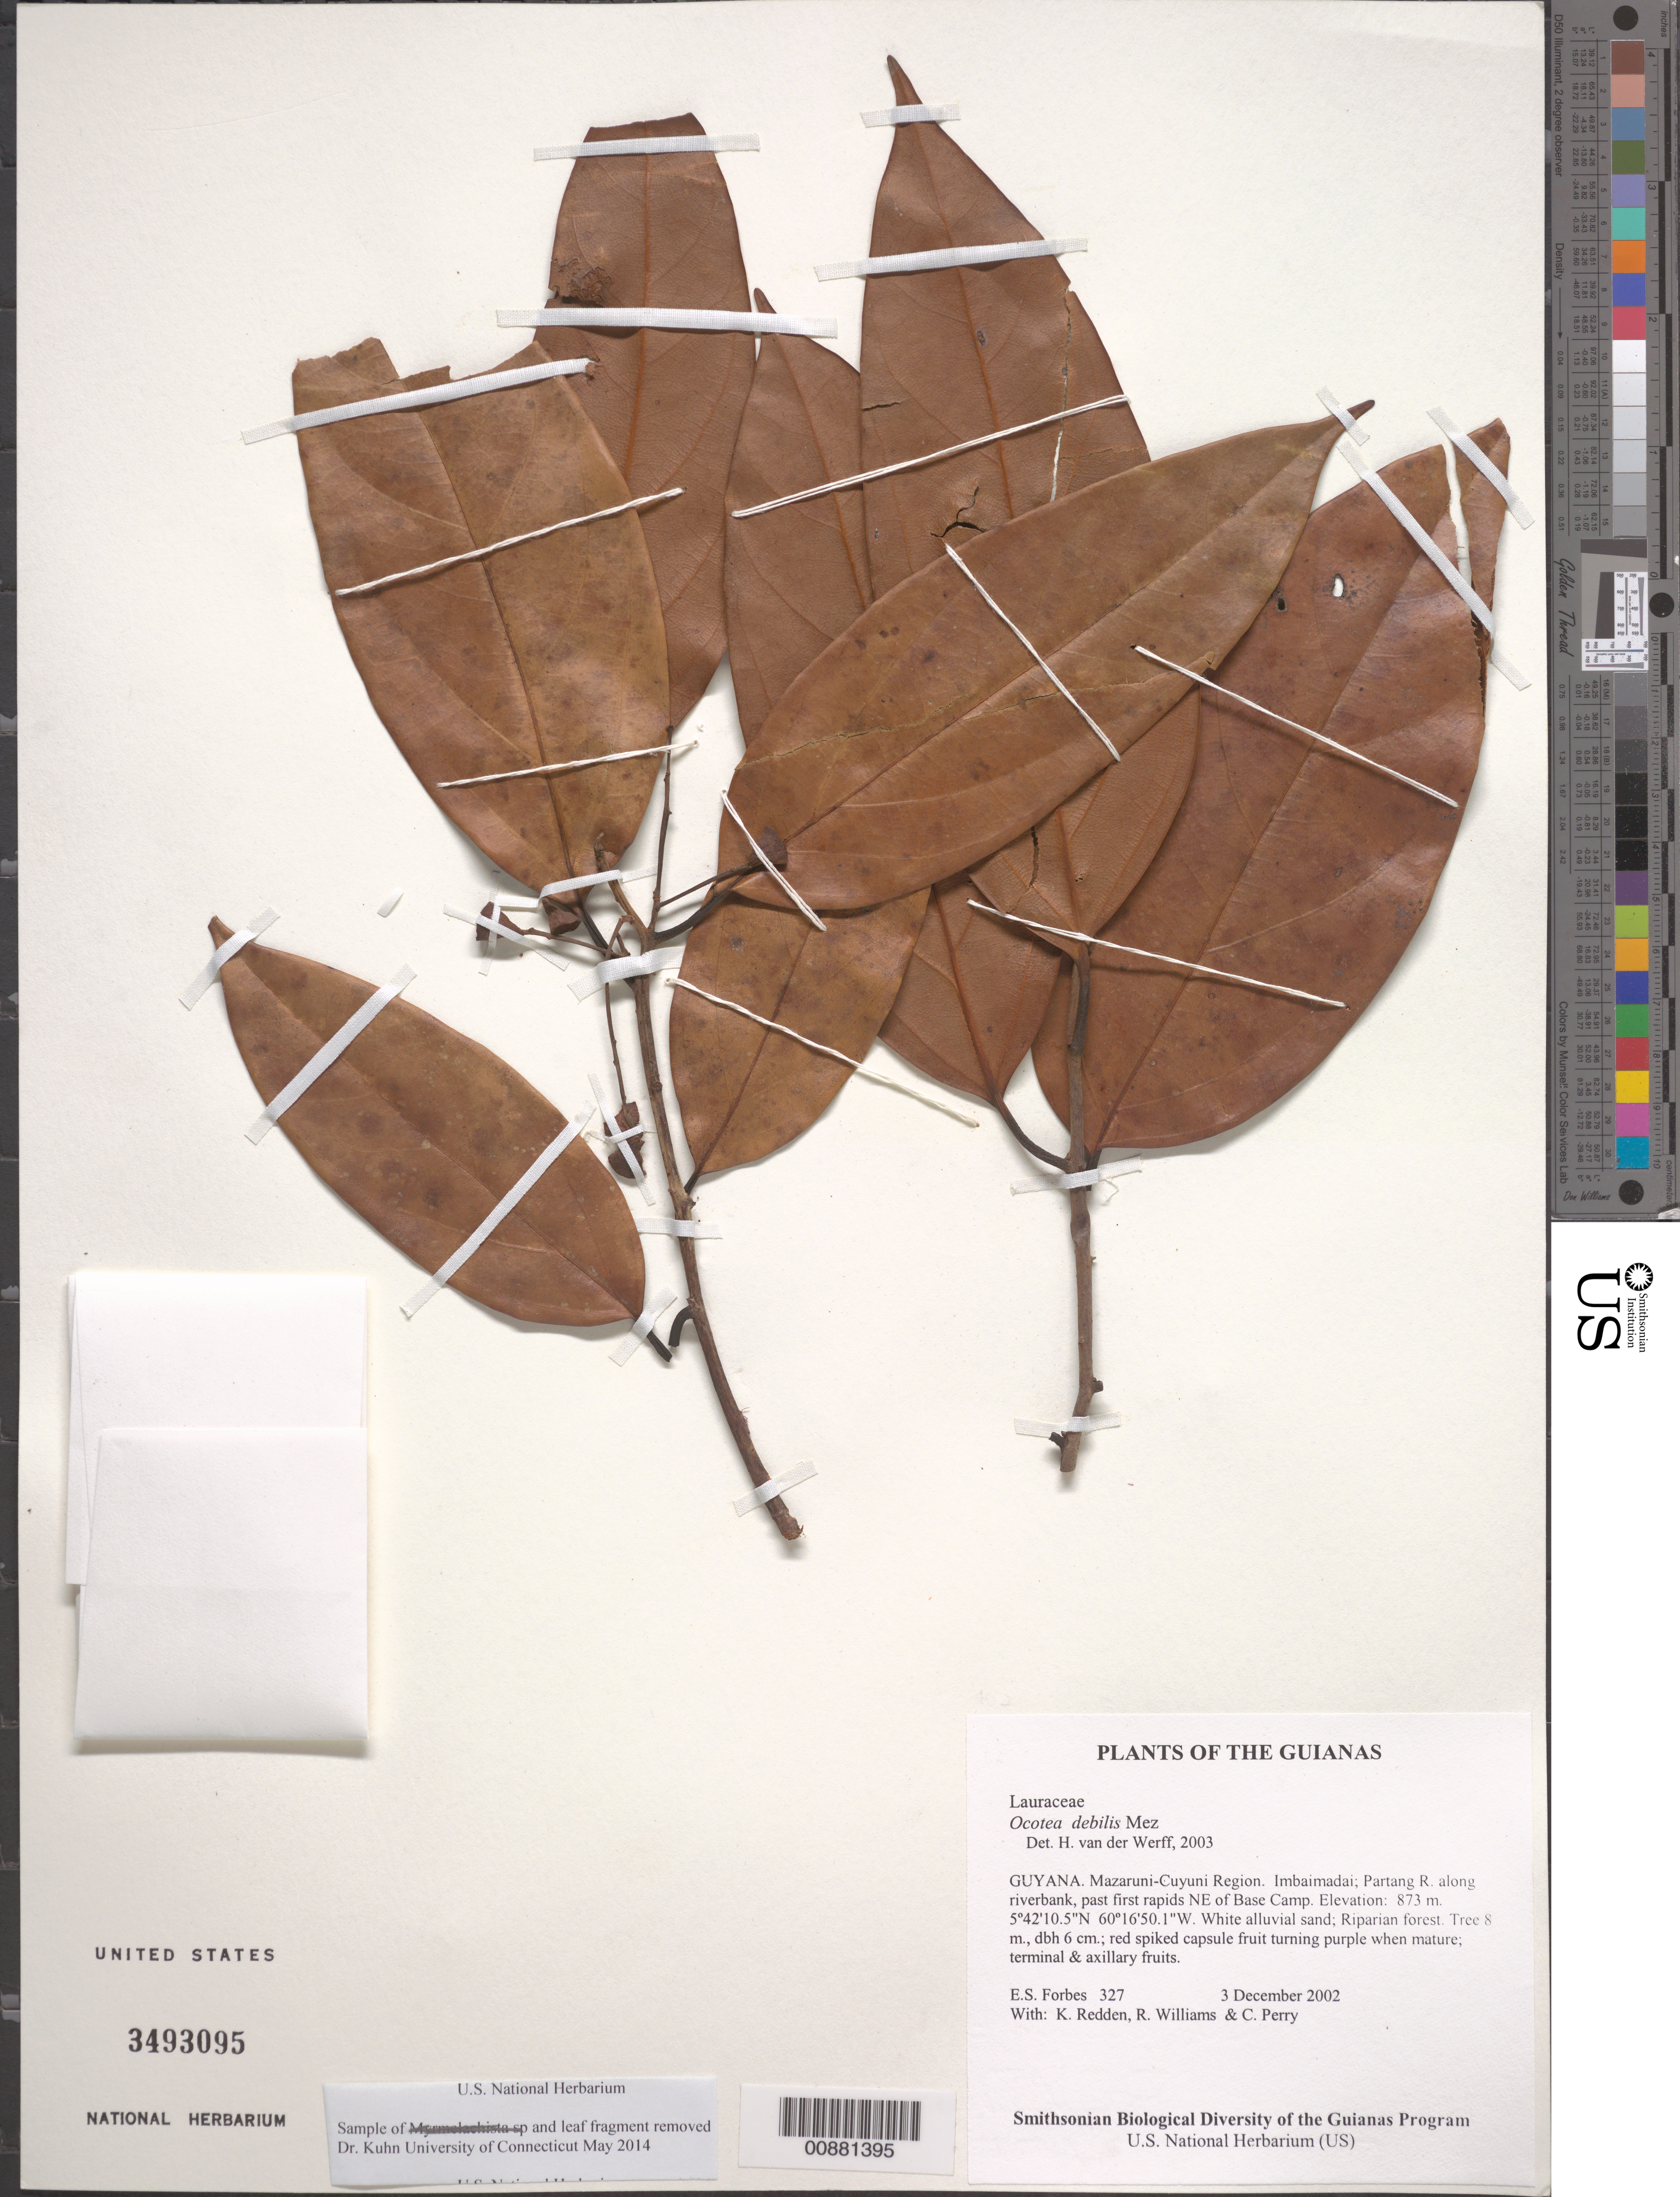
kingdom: Plantae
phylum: Tracheophyta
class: Magnoliopsida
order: Laurales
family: Lauraceae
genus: Ocotea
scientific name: Ocotea debilis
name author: Mez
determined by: van der Werff, H., (MO), Missouri Botanical Garden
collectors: E. Forbes, K. M. Redden, R. Williams & C. Perry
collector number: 327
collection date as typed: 3 December 2002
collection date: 2002-12-03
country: Guyana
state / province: Cuyuni-Mazaruni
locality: Imbaimadai; Partang R. along riverbank, past first rapids NE of Base Camp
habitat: White alluvial sand; Riparian forest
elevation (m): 873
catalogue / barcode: US 3493095